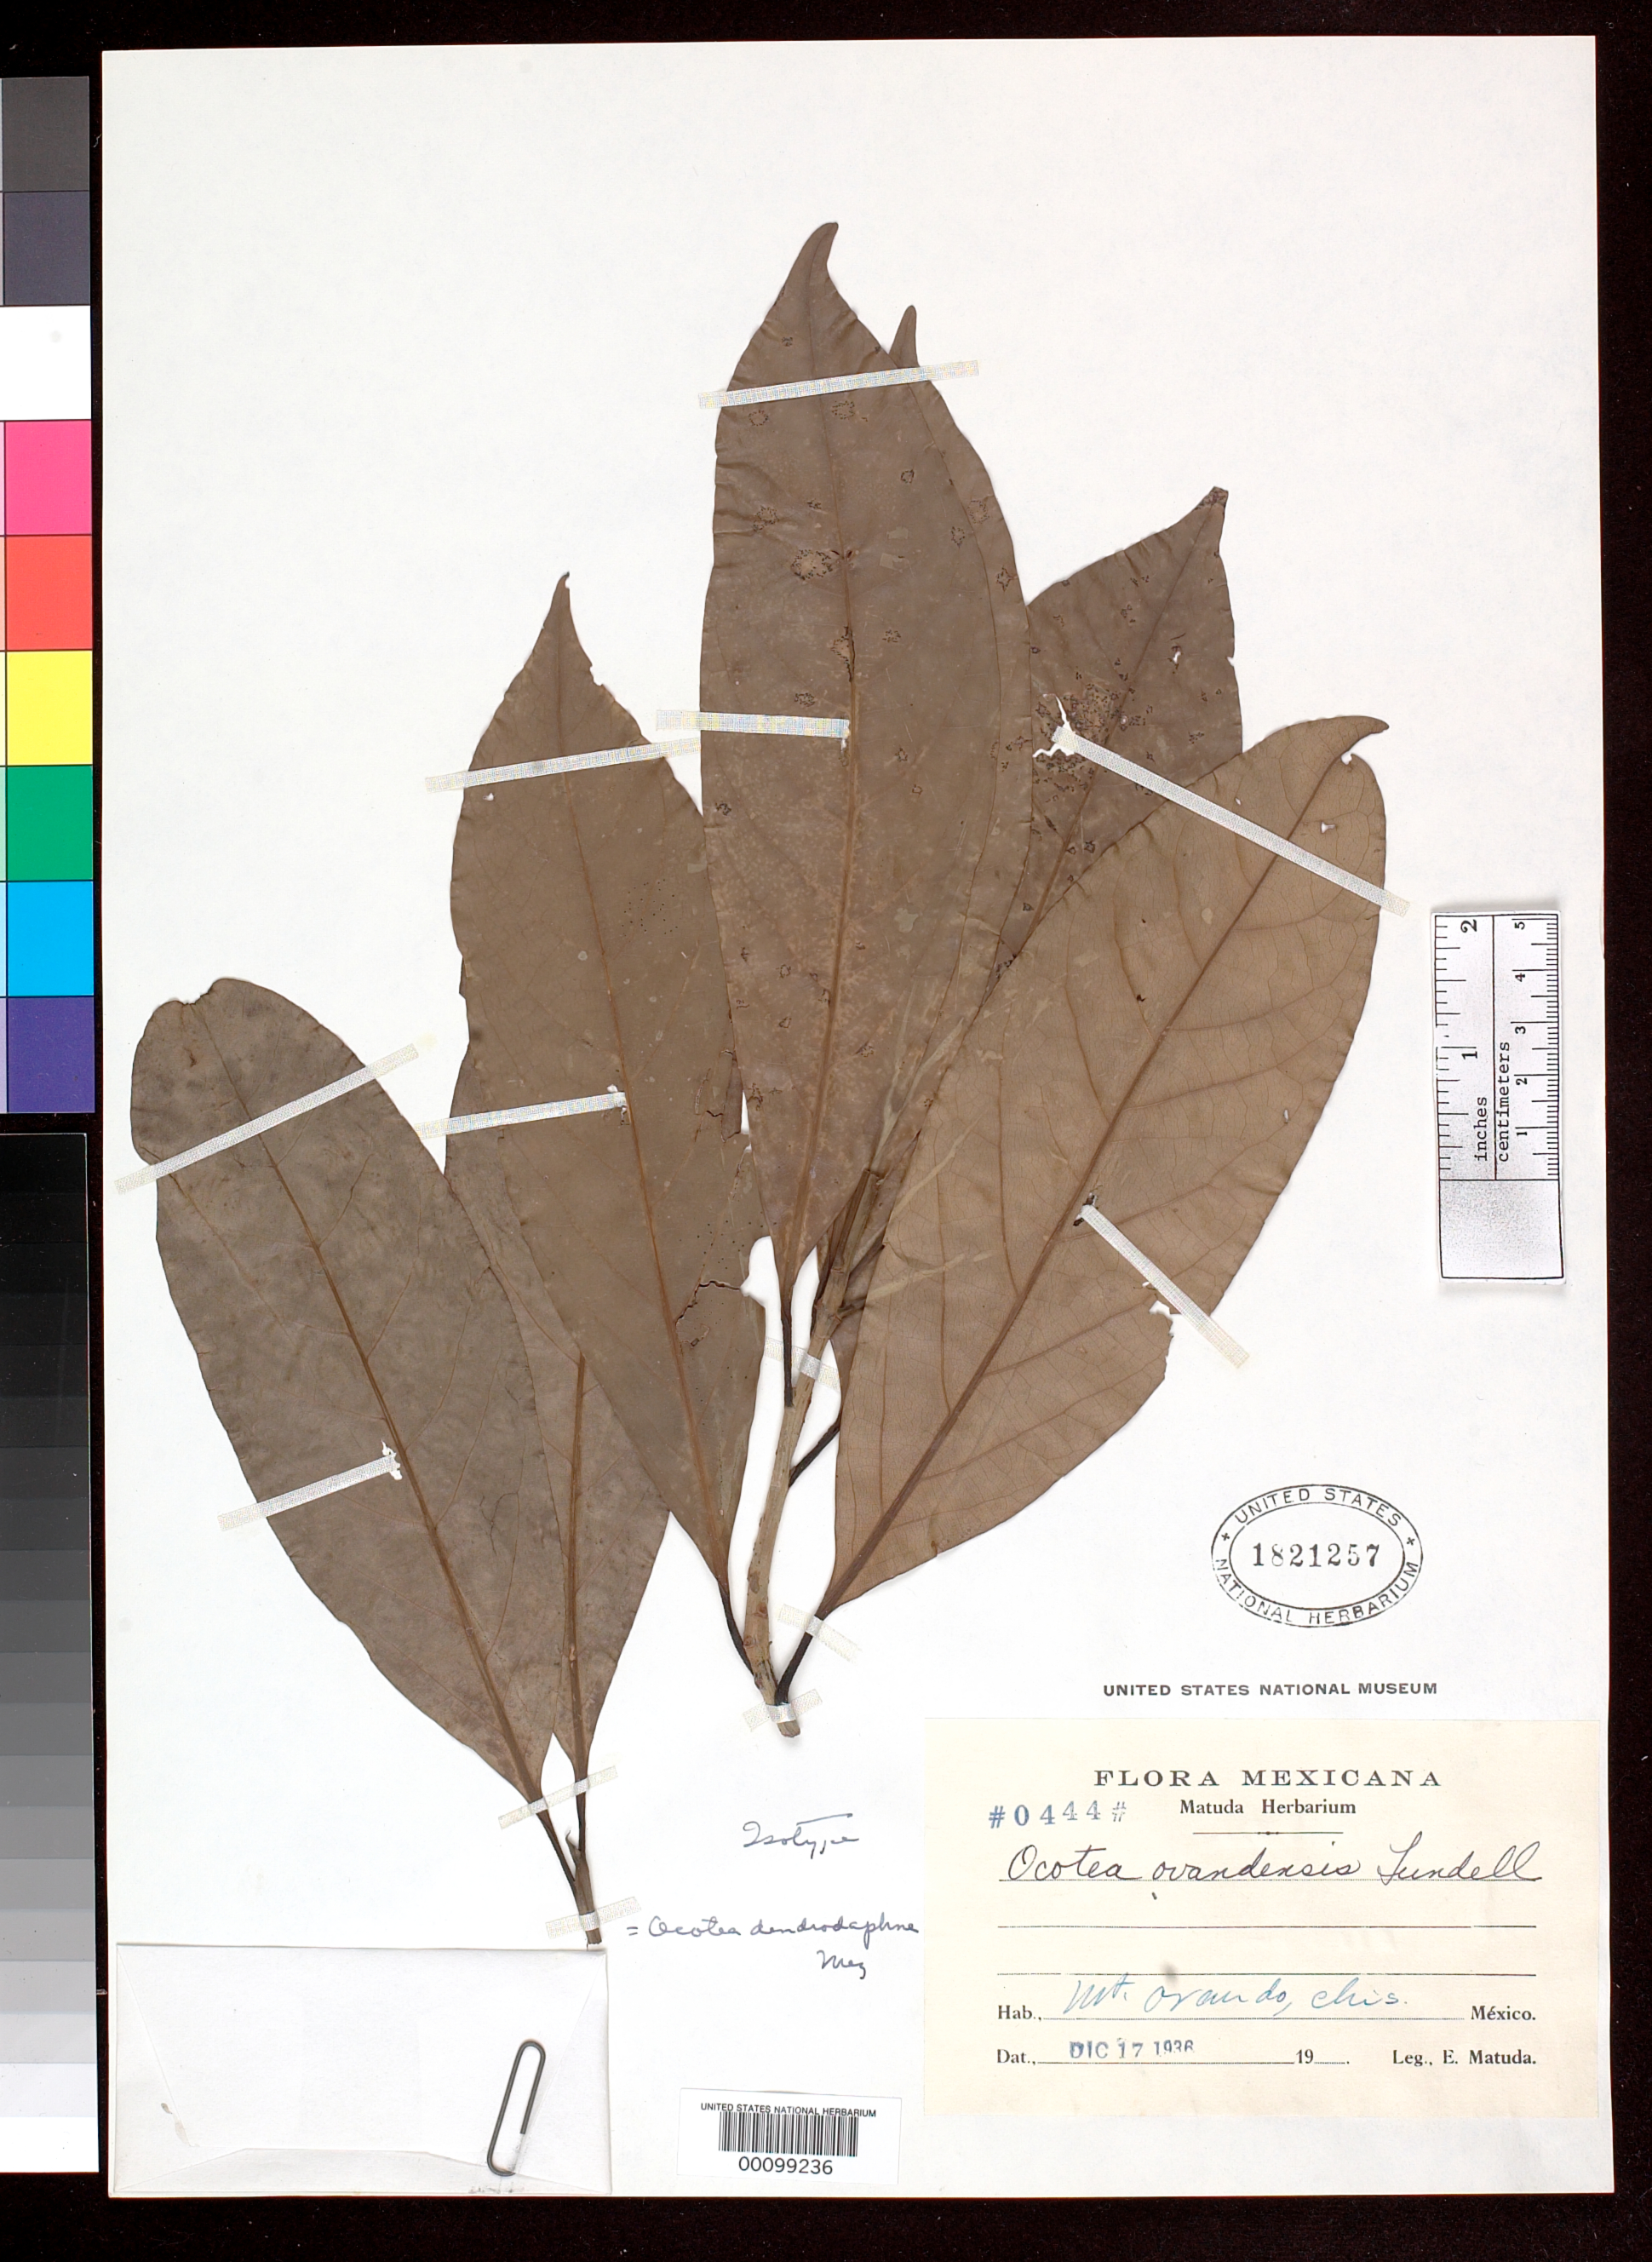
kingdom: Plantae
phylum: Tracheophyta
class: Magnoliopsida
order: Laurales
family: Lauraceae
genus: Ocotea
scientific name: Ocotea ovandensis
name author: Lundell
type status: Isotype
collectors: E. Matuda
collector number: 444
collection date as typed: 17 Dec 1936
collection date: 1936-12-17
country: Mexico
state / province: Chiapas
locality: Mt. Ovando.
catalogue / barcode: US 1821257